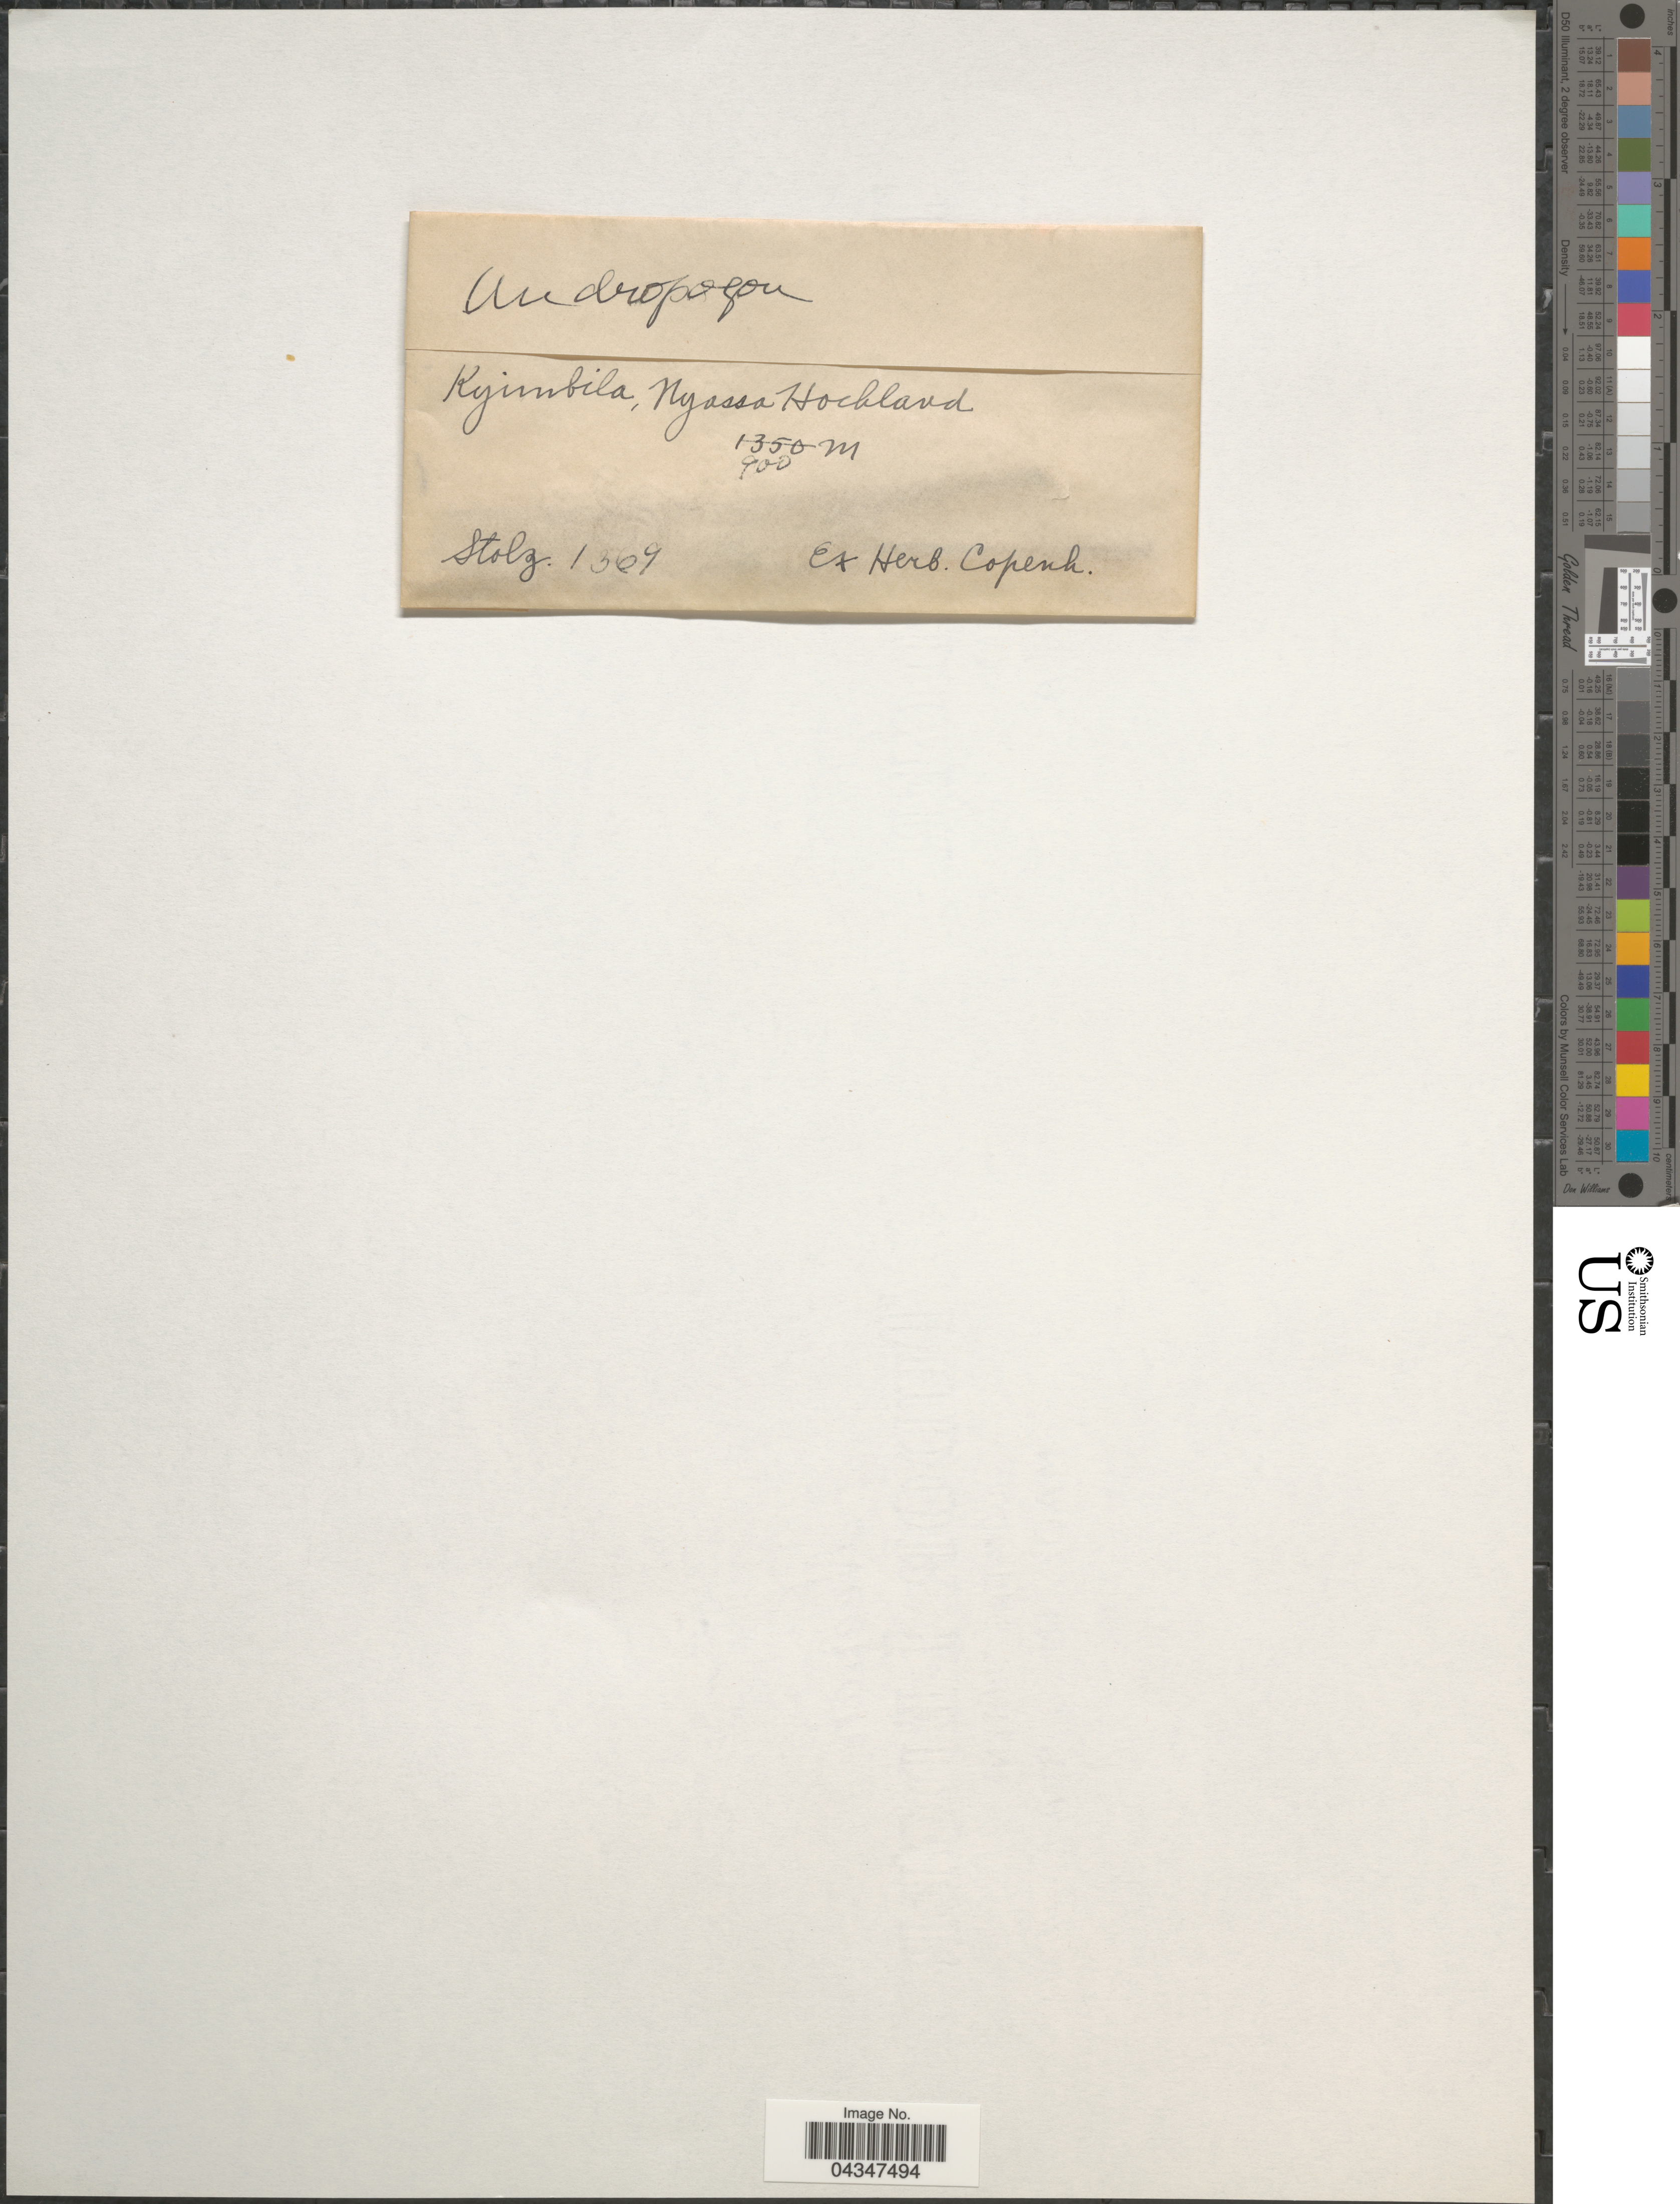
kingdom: Plantae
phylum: Tracheophyta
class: Liliopsida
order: Poales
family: Poaceae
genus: Andropogon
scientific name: Andropogon sp.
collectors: Stolz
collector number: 1369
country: Tanzania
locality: Kyimbila, Nyassa Hochland.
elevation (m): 900